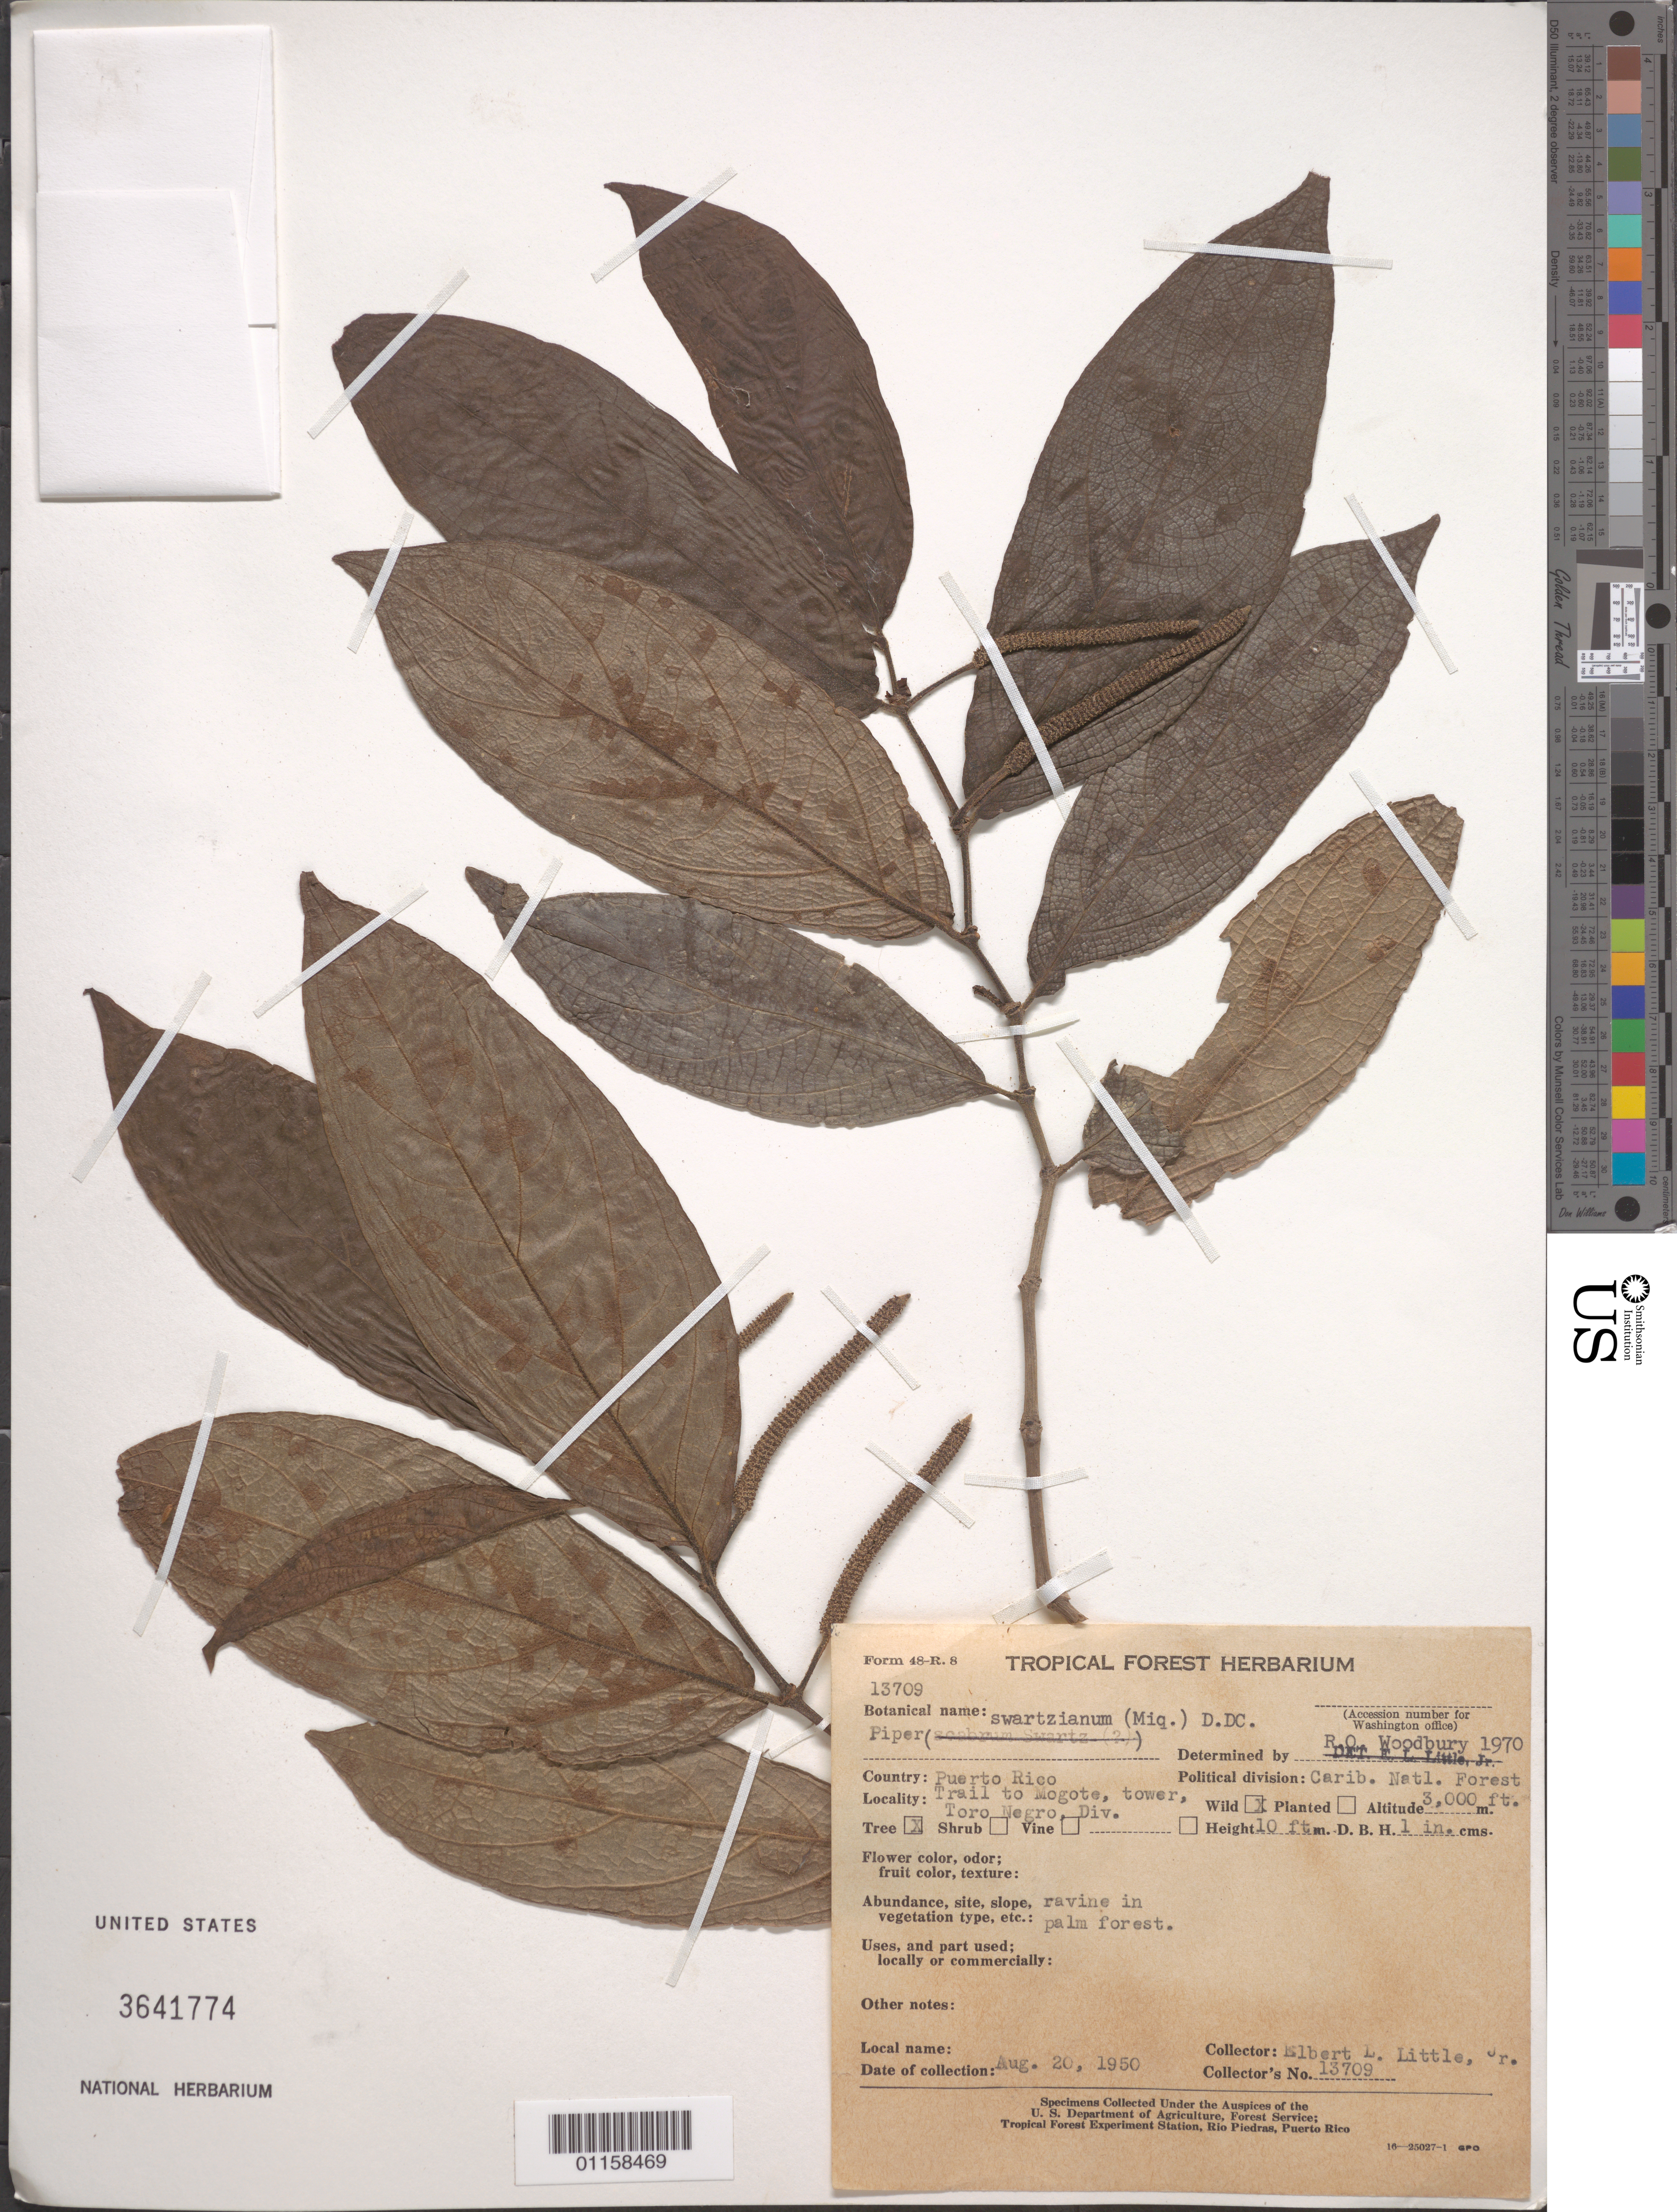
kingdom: Plantae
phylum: Tracheophyta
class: Magnoliopsida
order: Piperales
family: Piperaceae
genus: Piper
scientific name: Piper swartzianum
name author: (Miq.) C. DC.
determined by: Woodbury, R. O.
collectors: E. L. Little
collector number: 13709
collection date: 1950-08-20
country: Puerto Rico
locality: Carib. Nat'l. Forest, Toro Negro Division, trail to Motoge tower.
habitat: Ravine in palm forest.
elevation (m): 914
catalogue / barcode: US 3641774